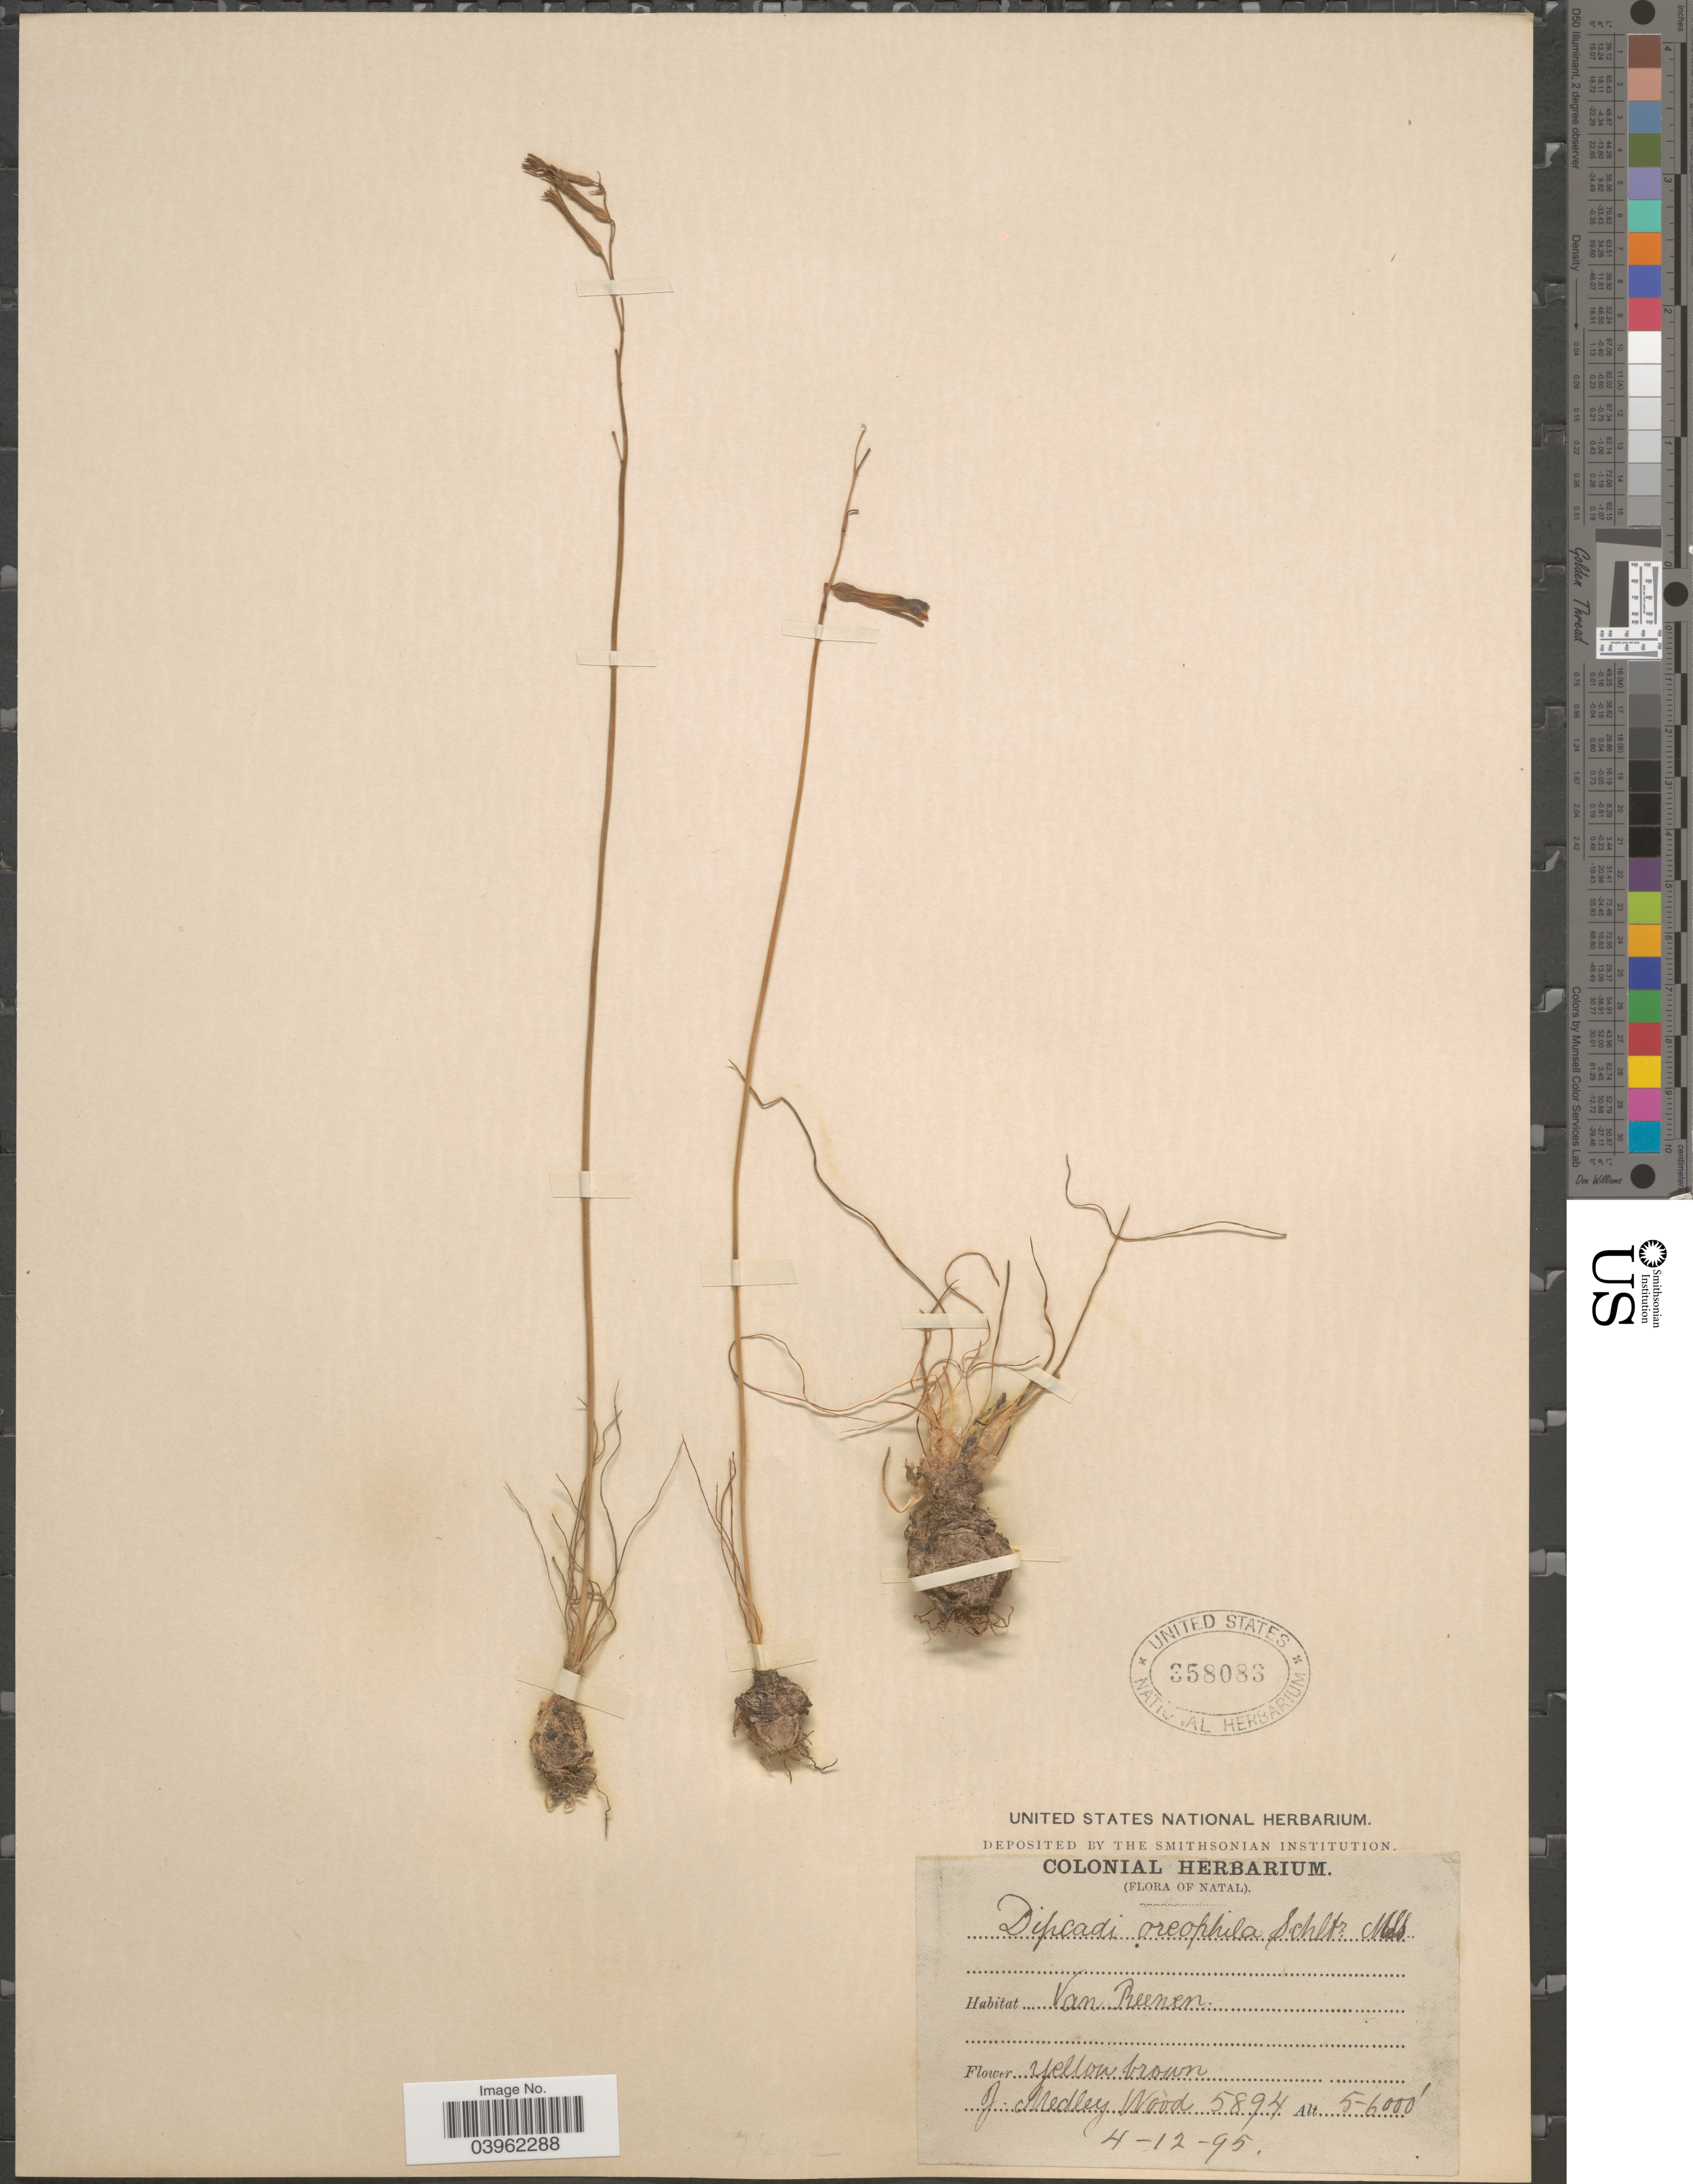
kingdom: Plantae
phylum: Tracheophyta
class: Liliopsida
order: Asparagales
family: Asparagaceae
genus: Dipcadi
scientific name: Dipcadi oreophila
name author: Schltr.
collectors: J. Medley Wood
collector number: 5894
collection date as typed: Transcribed d/m/y: 4/12/95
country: South Africa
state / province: KwaZulu-Natal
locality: Natal. Van Reenen.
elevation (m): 1524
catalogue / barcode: US 358083